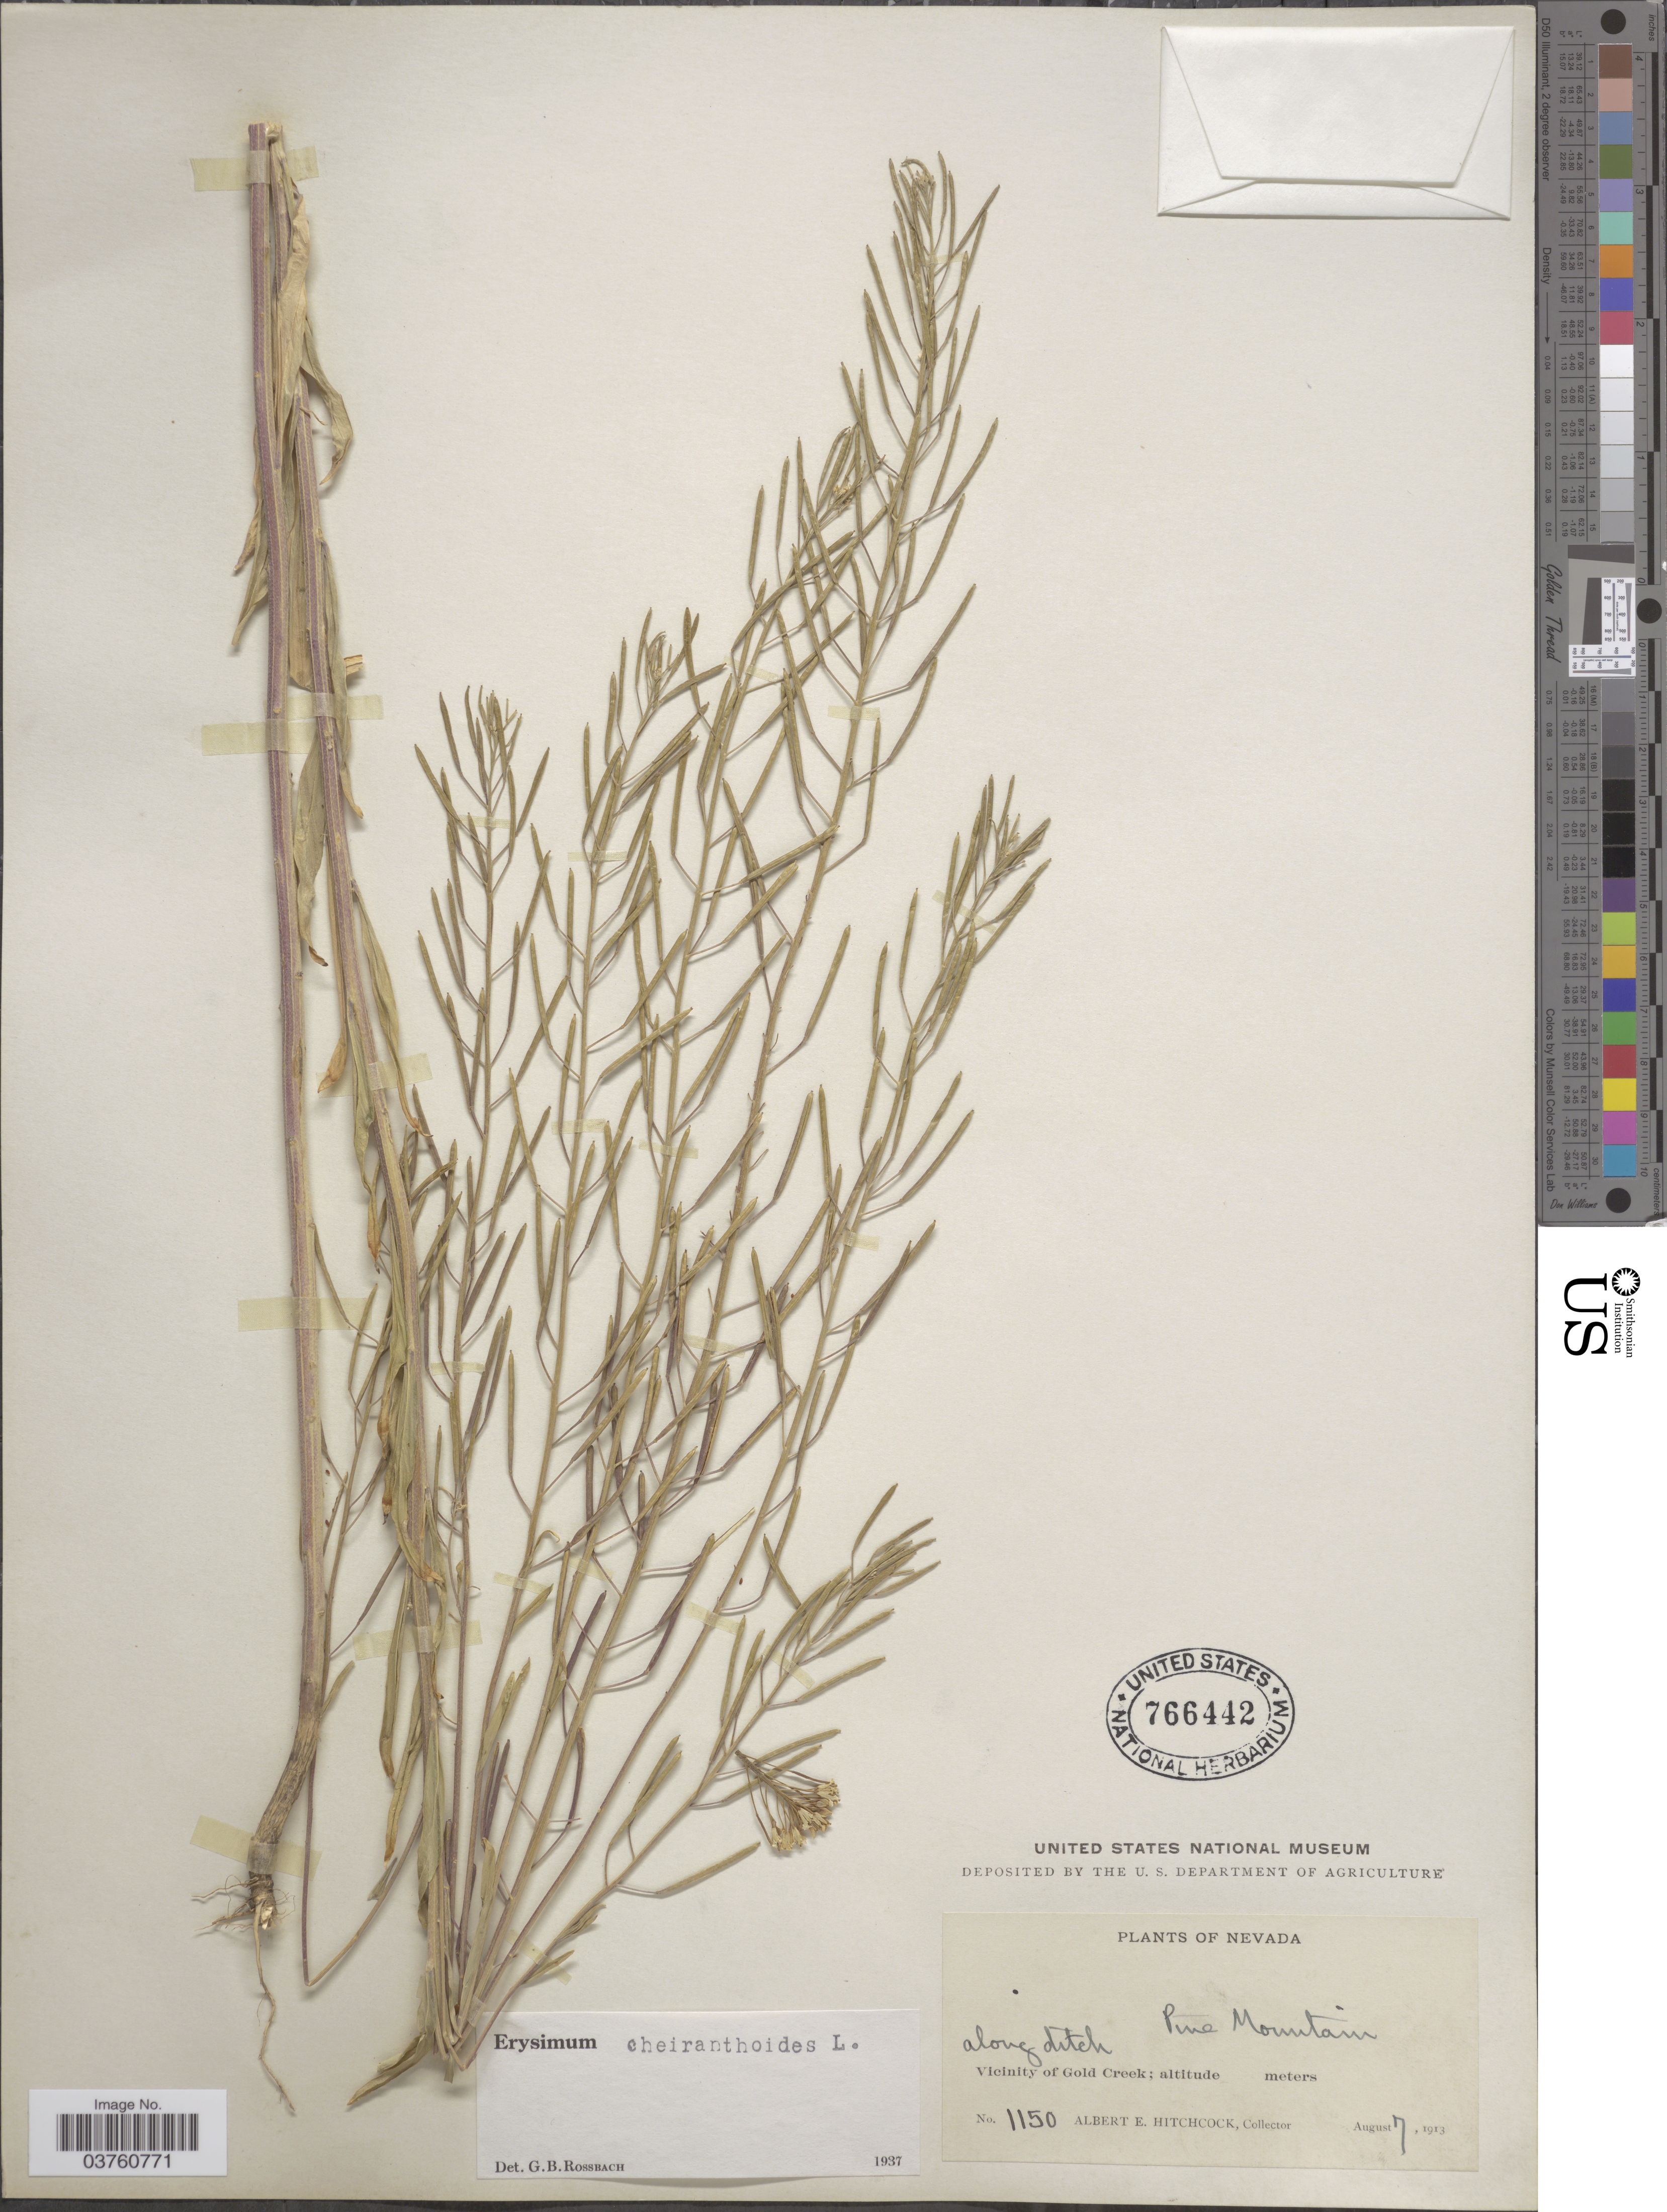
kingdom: Plantae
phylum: Tracheophyta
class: Magnoliopsida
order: Brassicales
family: Brassicaceae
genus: Erysimum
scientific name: Erysimum cheiranthoides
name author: L.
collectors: A. Hitchcock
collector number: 1150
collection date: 1913-08-07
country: United States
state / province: Nevada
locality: Pine Mountain. Vicinity of Gold Creek.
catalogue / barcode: US 766442